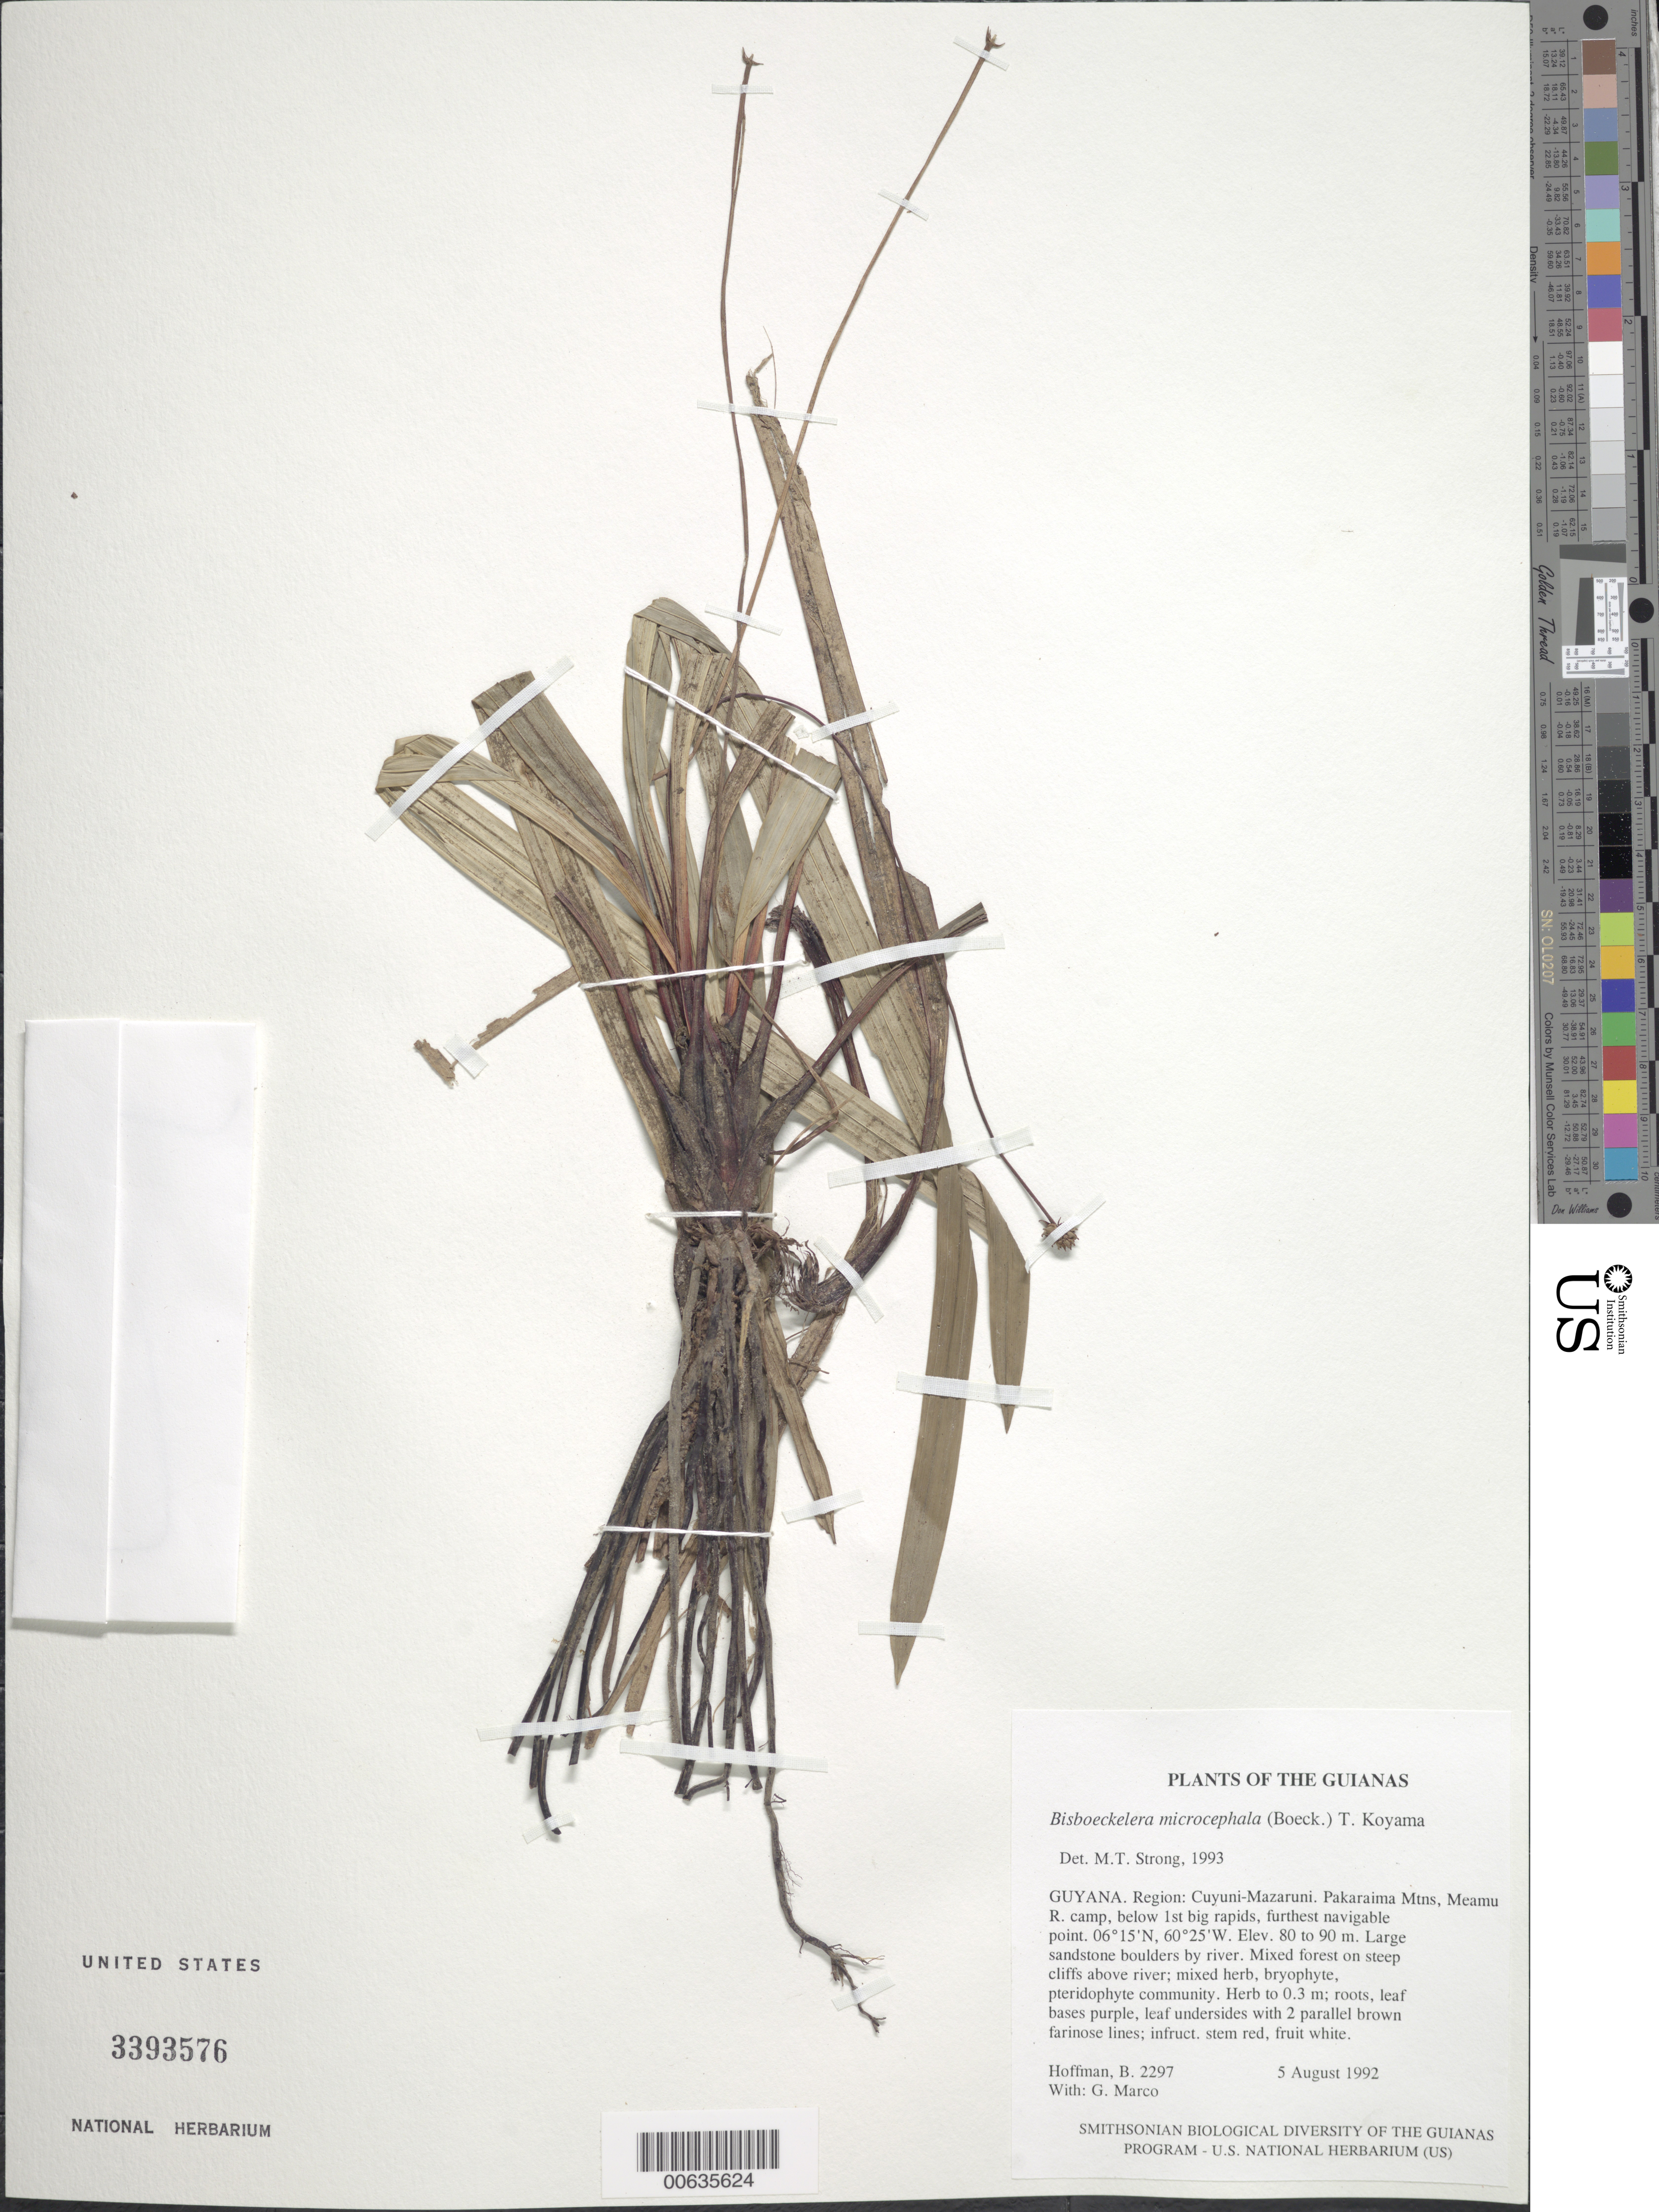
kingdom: Plantae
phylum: Tracheophyta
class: Liliopsida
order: Poales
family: Cyperaceae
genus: Bisboeckelera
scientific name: Bisboeckelera microcephala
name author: (Boeckeler) T. Koyama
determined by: Strong, M. T., (US), Smithsonian Institution - National Museum of Natural History (UNITED STATES)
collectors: B. Hoffman & G. Marco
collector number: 2297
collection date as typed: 5 August 1992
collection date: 1992-08-05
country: Guyana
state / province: Cuyuni-Mazaruni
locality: Pakaraima Mountains, Meamu River camp, below 1st big rapids, furthest navigable point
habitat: Large sandstone boulders by river. Mixed forest on steep cliffs above river; mixed herb, bryophyte, pteridophyte community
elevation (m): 80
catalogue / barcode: US 3393576